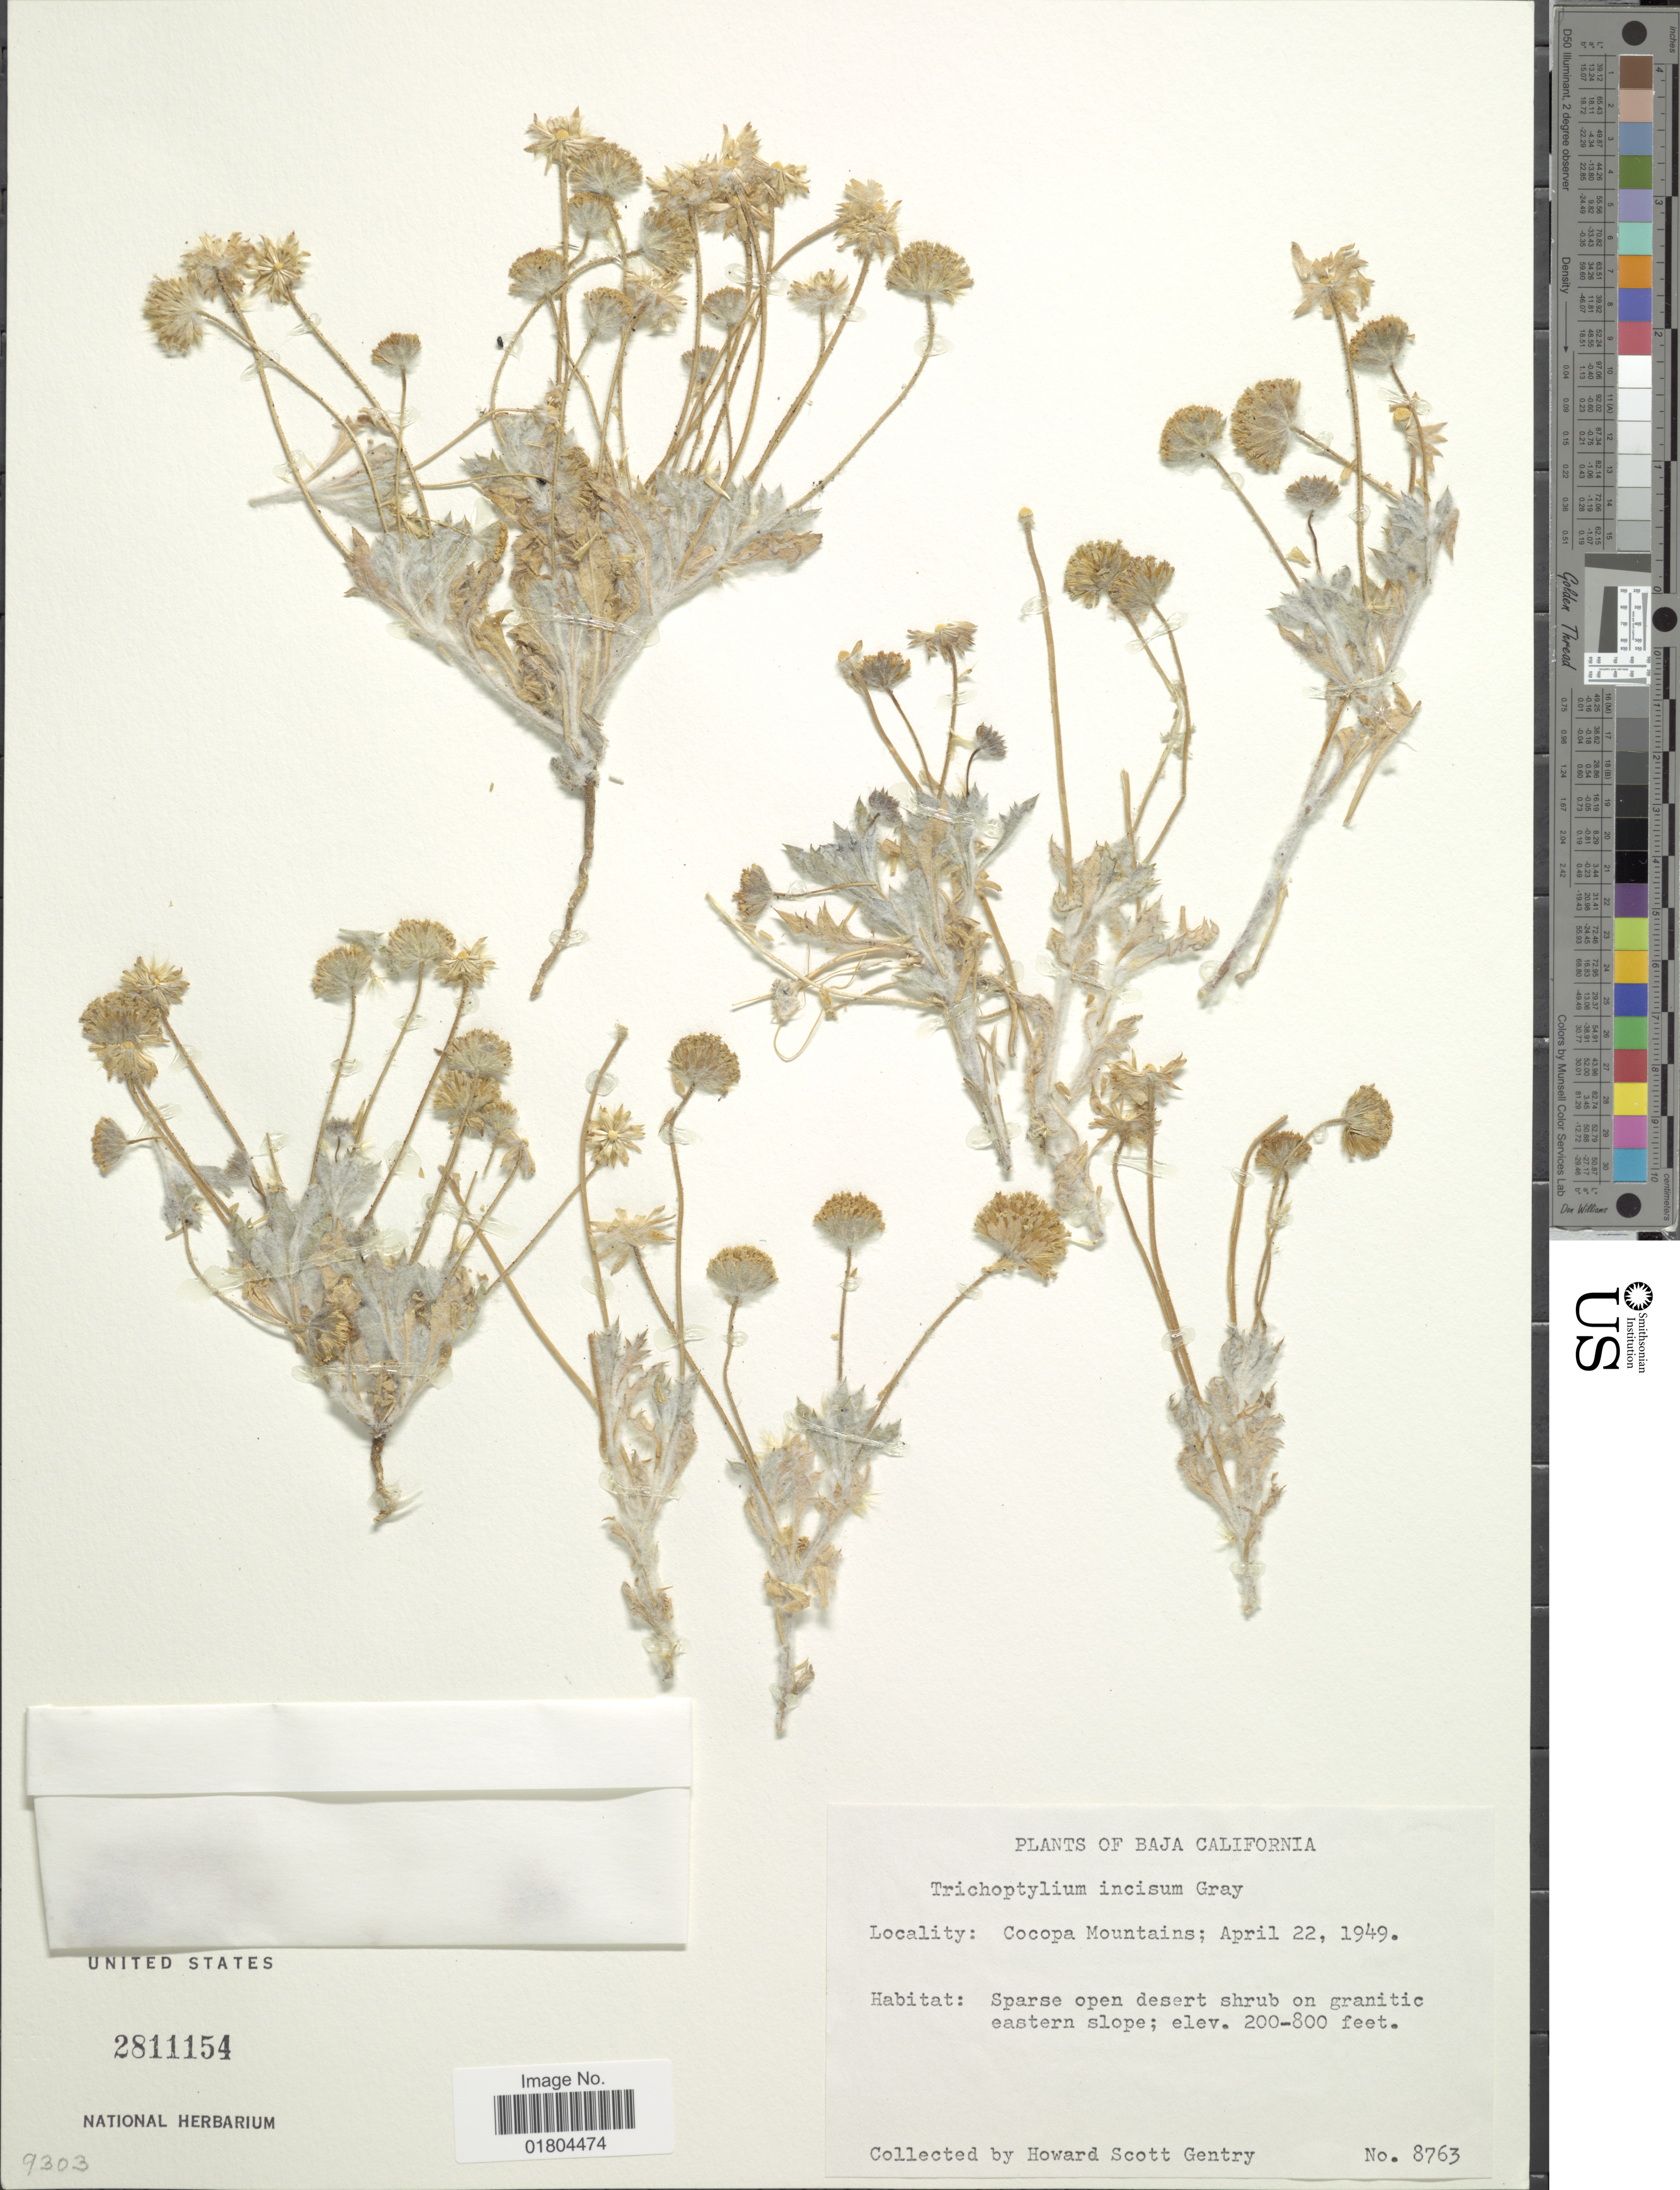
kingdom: Plantae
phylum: Tracheophyta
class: Magnoliopsida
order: Asterales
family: Asteraceae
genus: Trichoptilium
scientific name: Trichoptilium incisum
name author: (A. Gray) A. Gray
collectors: H. S. Gentry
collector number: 8763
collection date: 1949-04-22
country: Mexico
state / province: Baja California Sur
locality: Cocopa Mountains, Sparse open desert shrub on granitic eastern slope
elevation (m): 61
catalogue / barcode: US 2811154